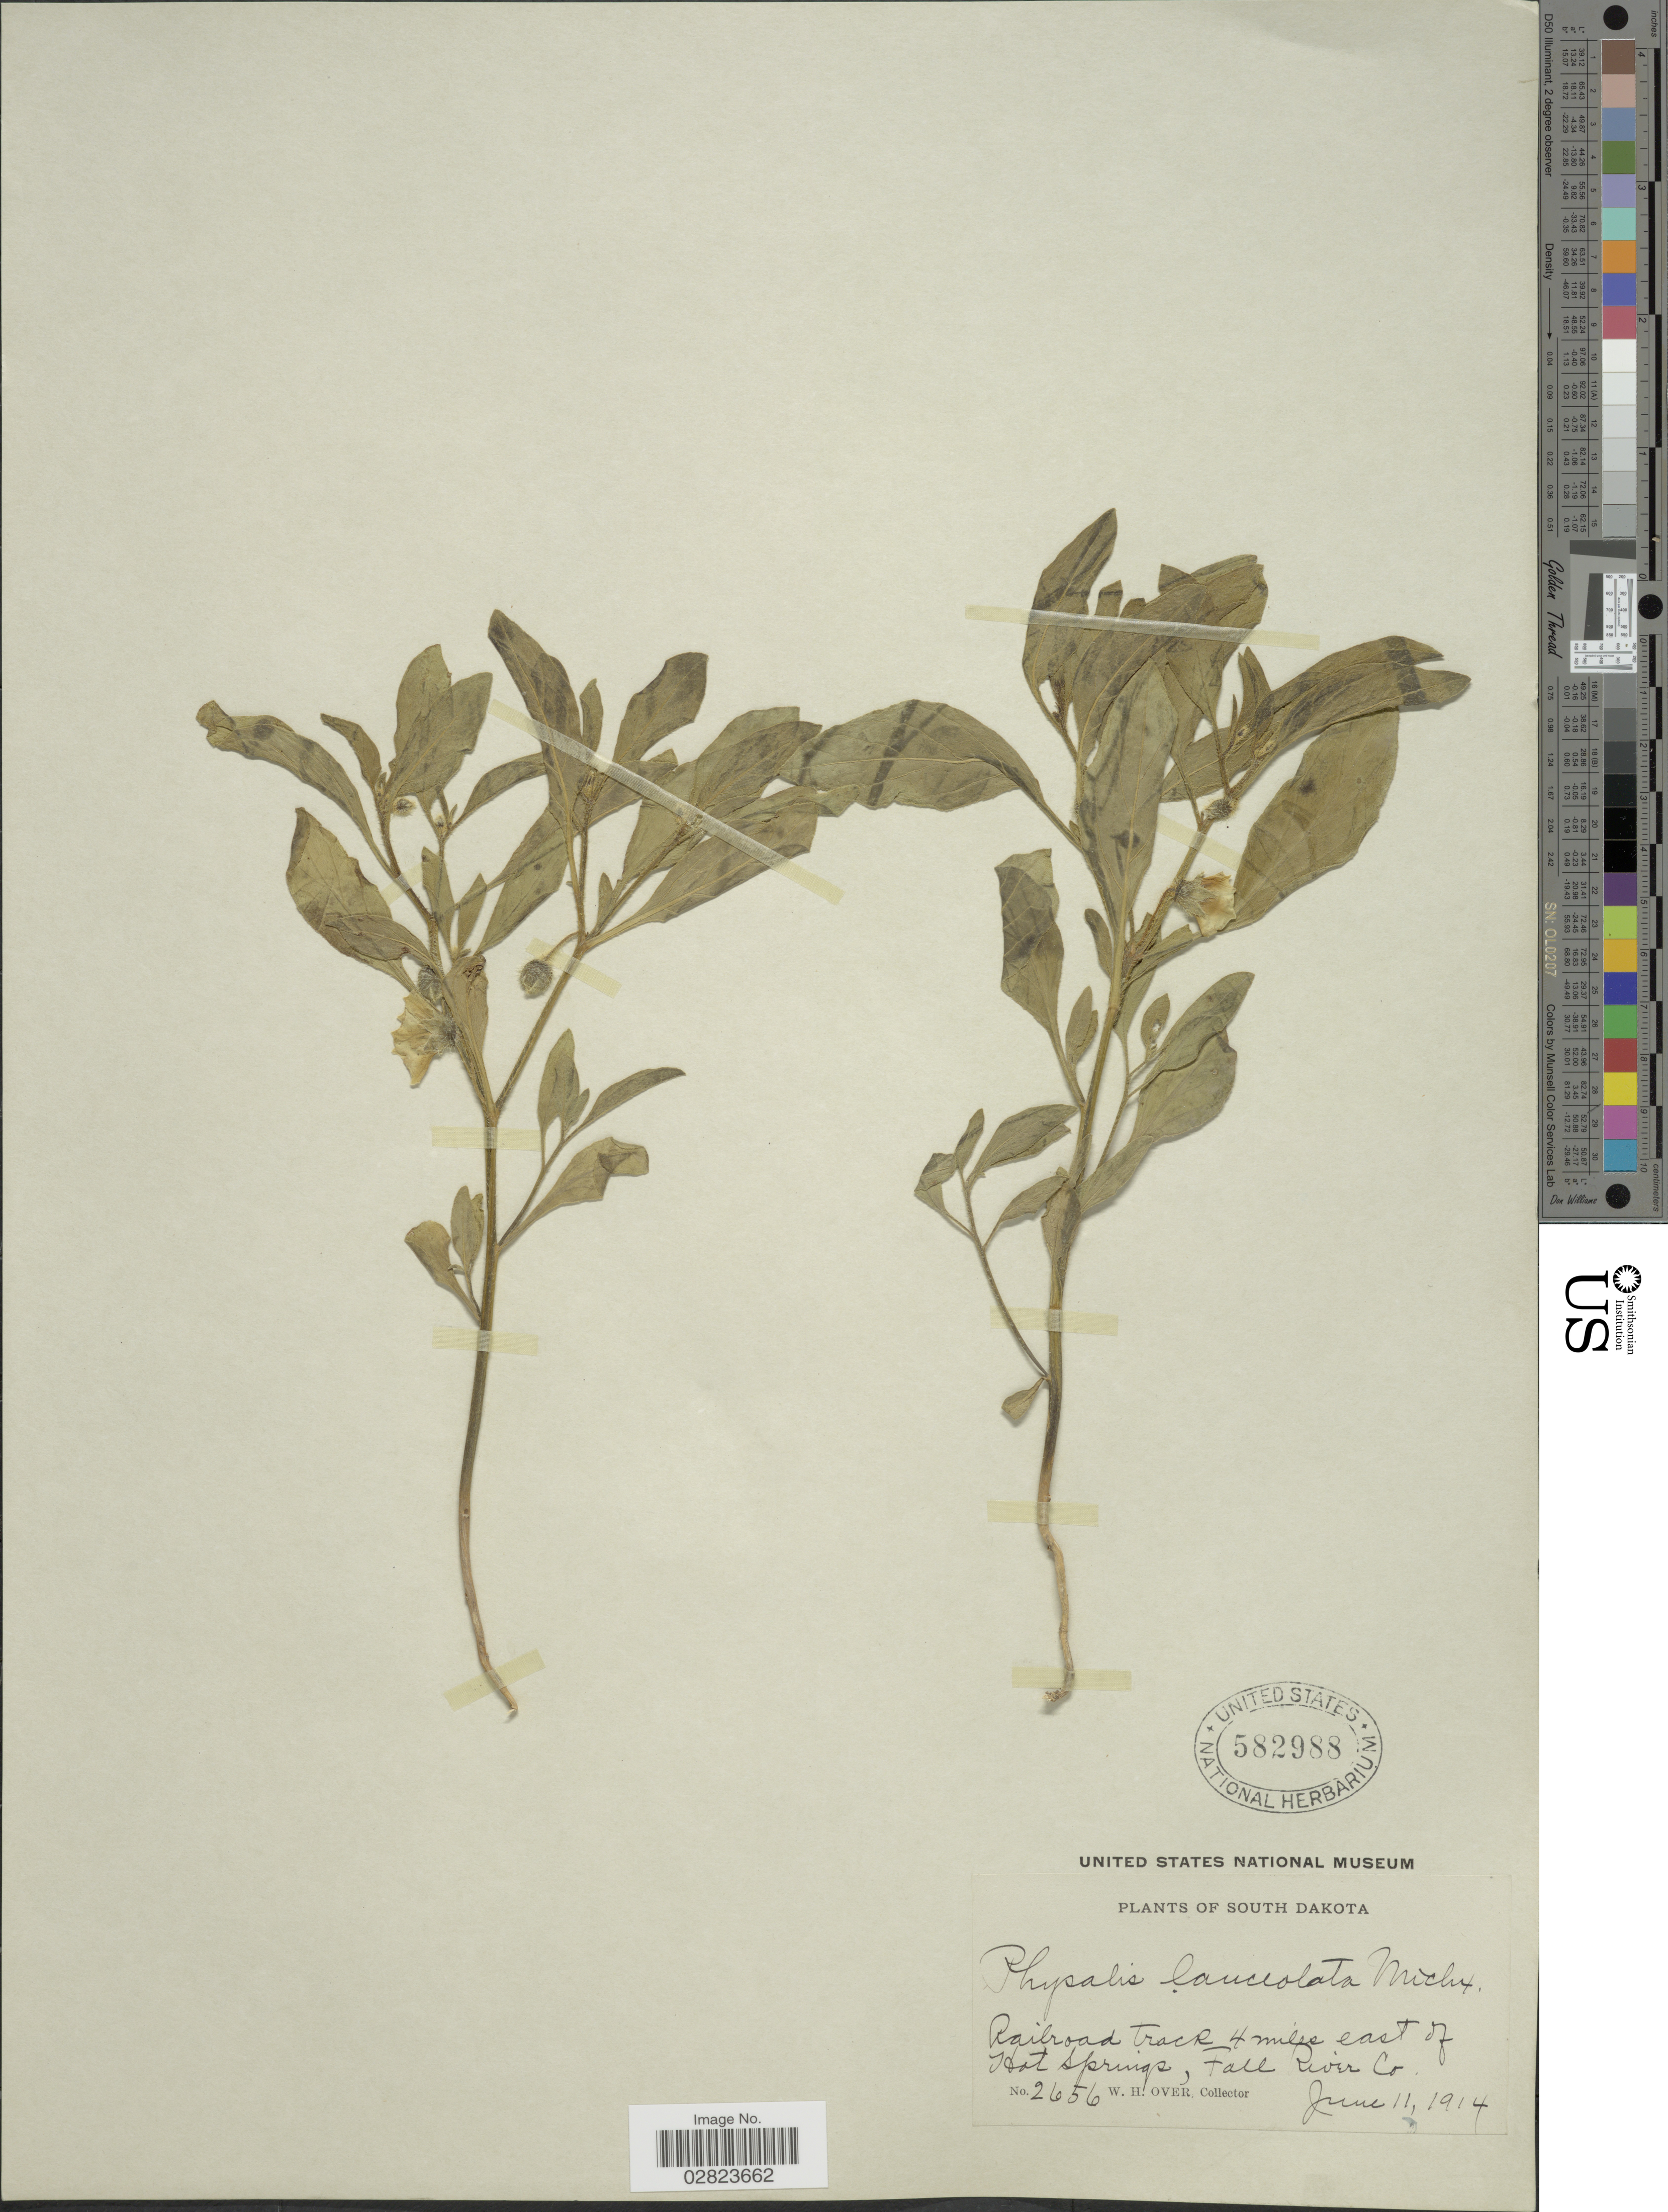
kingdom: Plantae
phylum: Tracheophyta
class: Magnoliopsida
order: Solanales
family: Solanaceae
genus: Physalis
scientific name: Physalis lanceolata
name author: Michx.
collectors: W. Over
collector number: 2656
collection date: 1914-06-11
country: United States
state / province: South Dakota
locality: Railroad track 4 miles east of Hot Springs, Fall River Co.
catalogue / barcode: US 582988